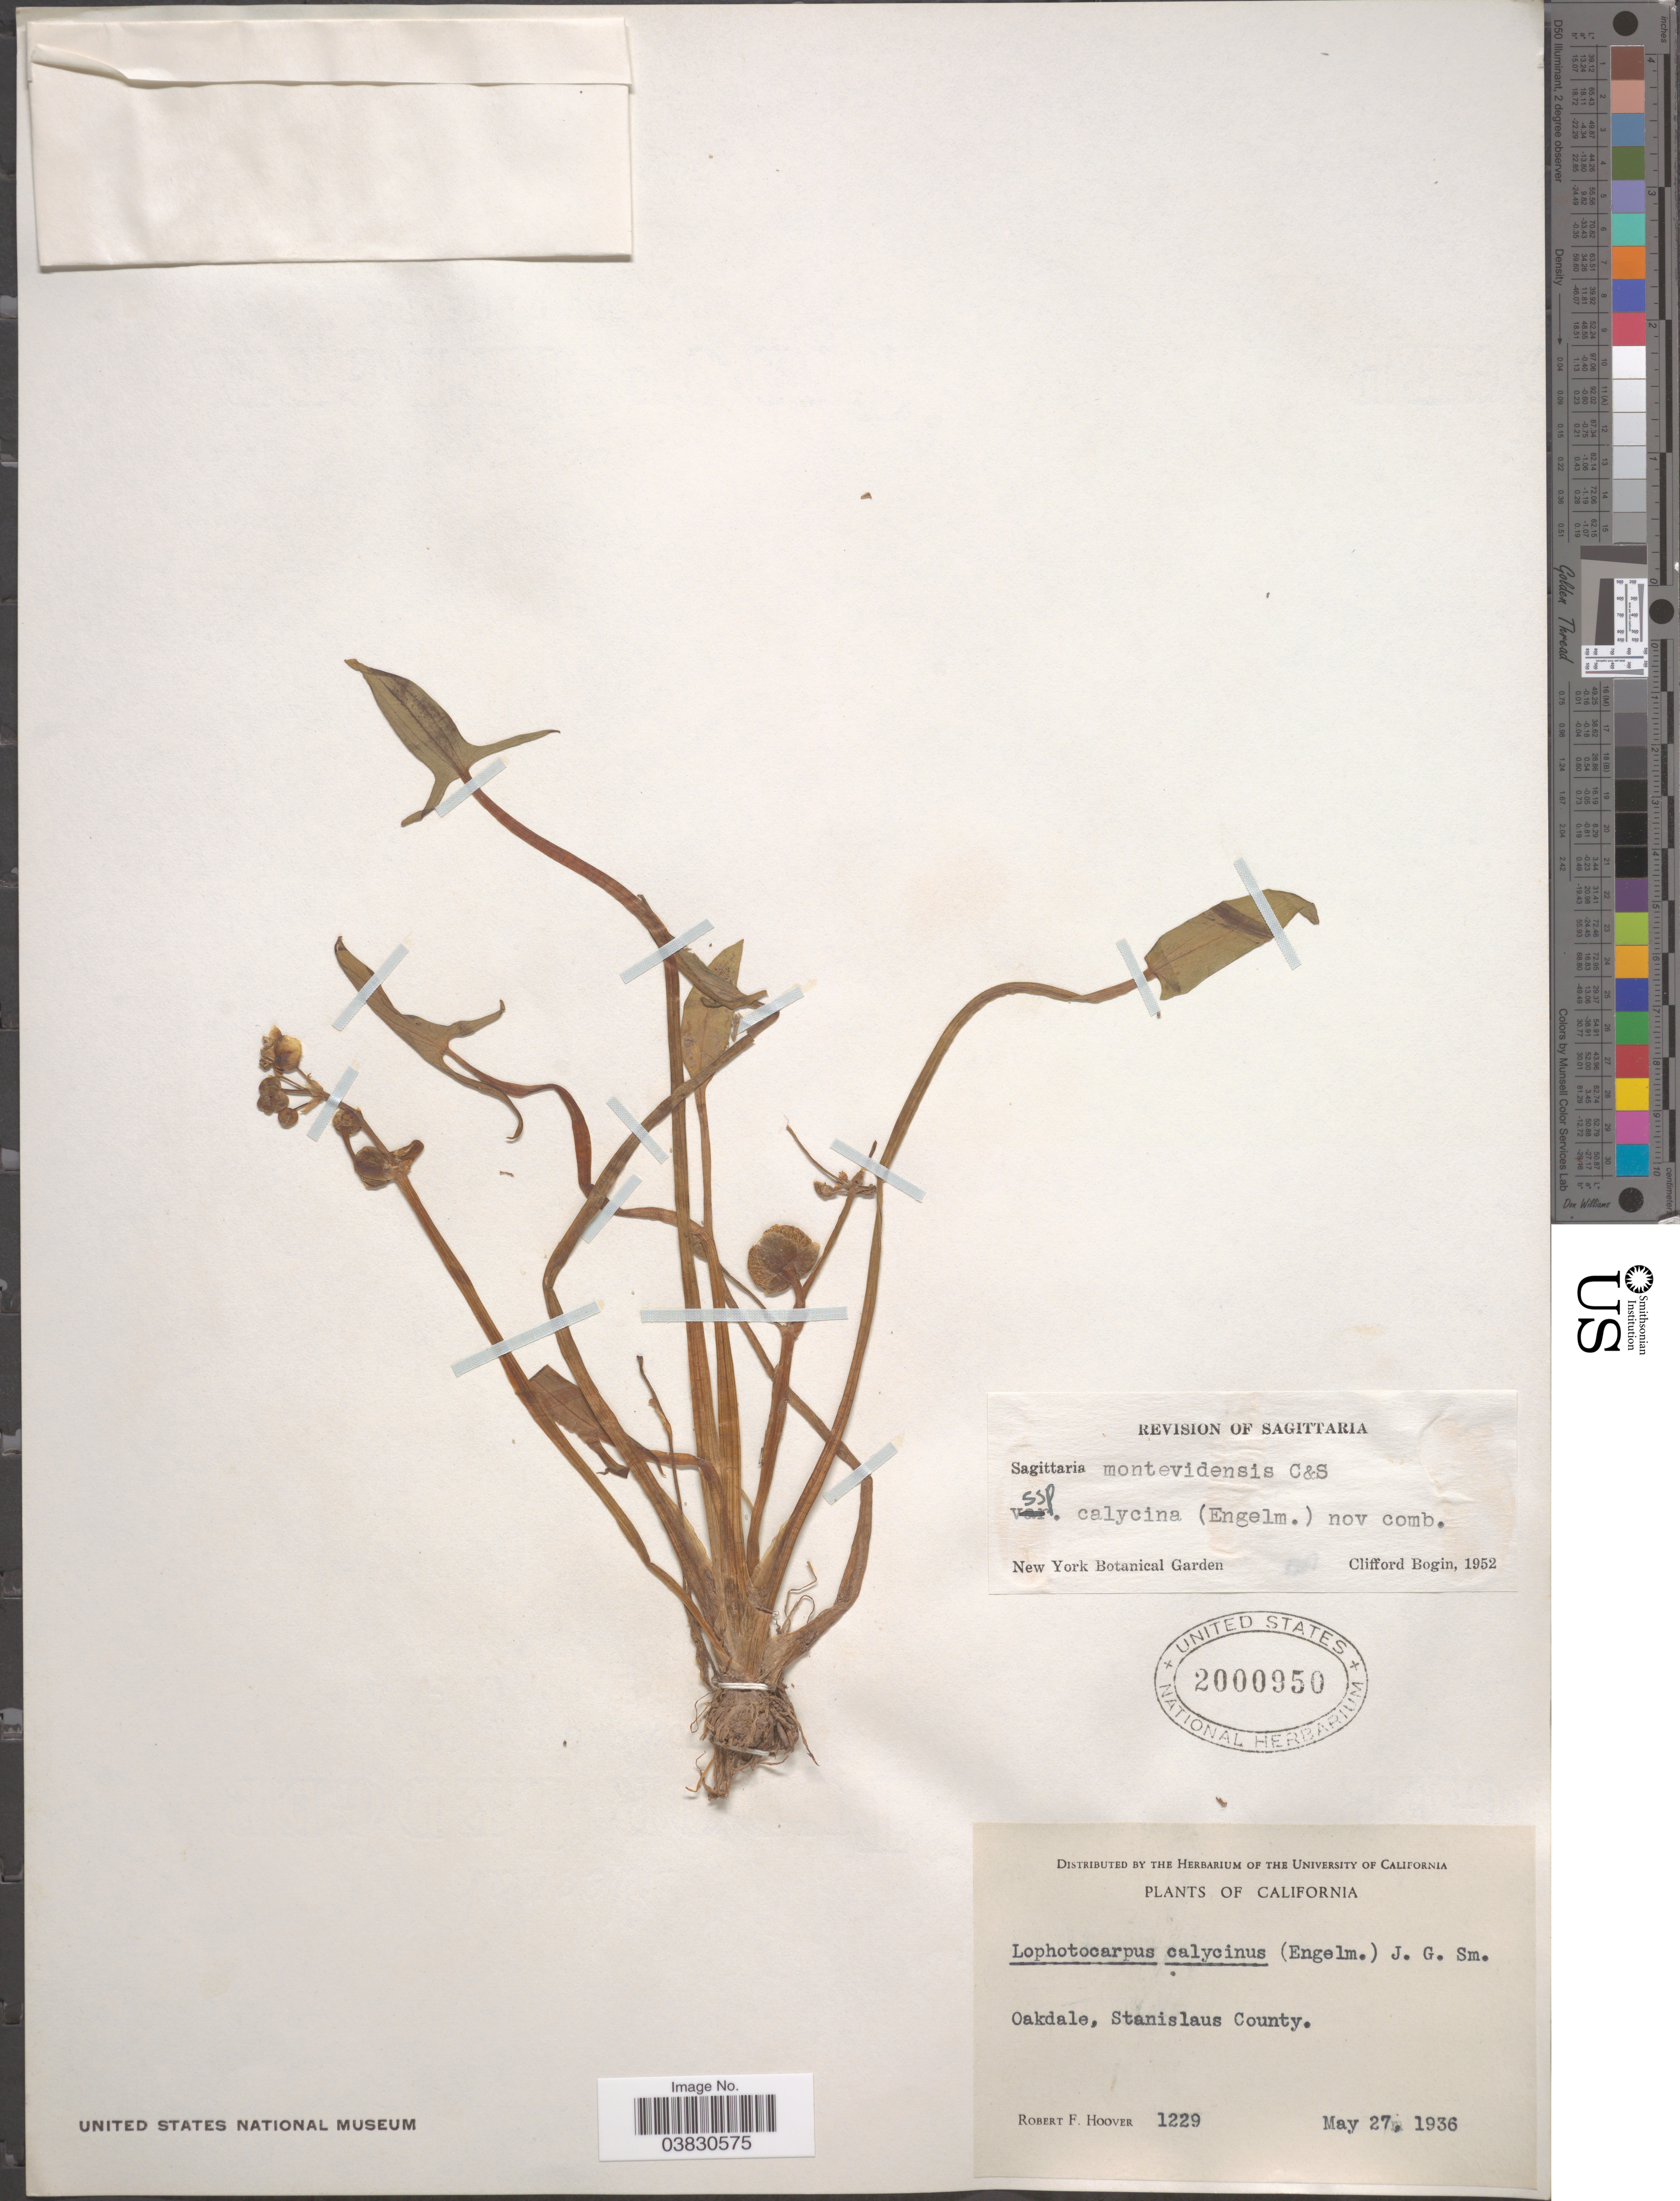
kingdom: Plantae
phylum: Tracheophyta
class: Liliopsida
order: Alismatales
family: Alismataceae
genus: Sagittaria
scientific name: Sagittaria montevidensis subsp. calycina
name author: Cham. & Schltdl.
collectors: R. F. Hoover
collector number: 1229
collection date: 1936-05-27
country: United States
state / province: California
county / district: Stanislaus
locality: Oakdale, Stanislaus County.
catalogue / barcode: US 2000950